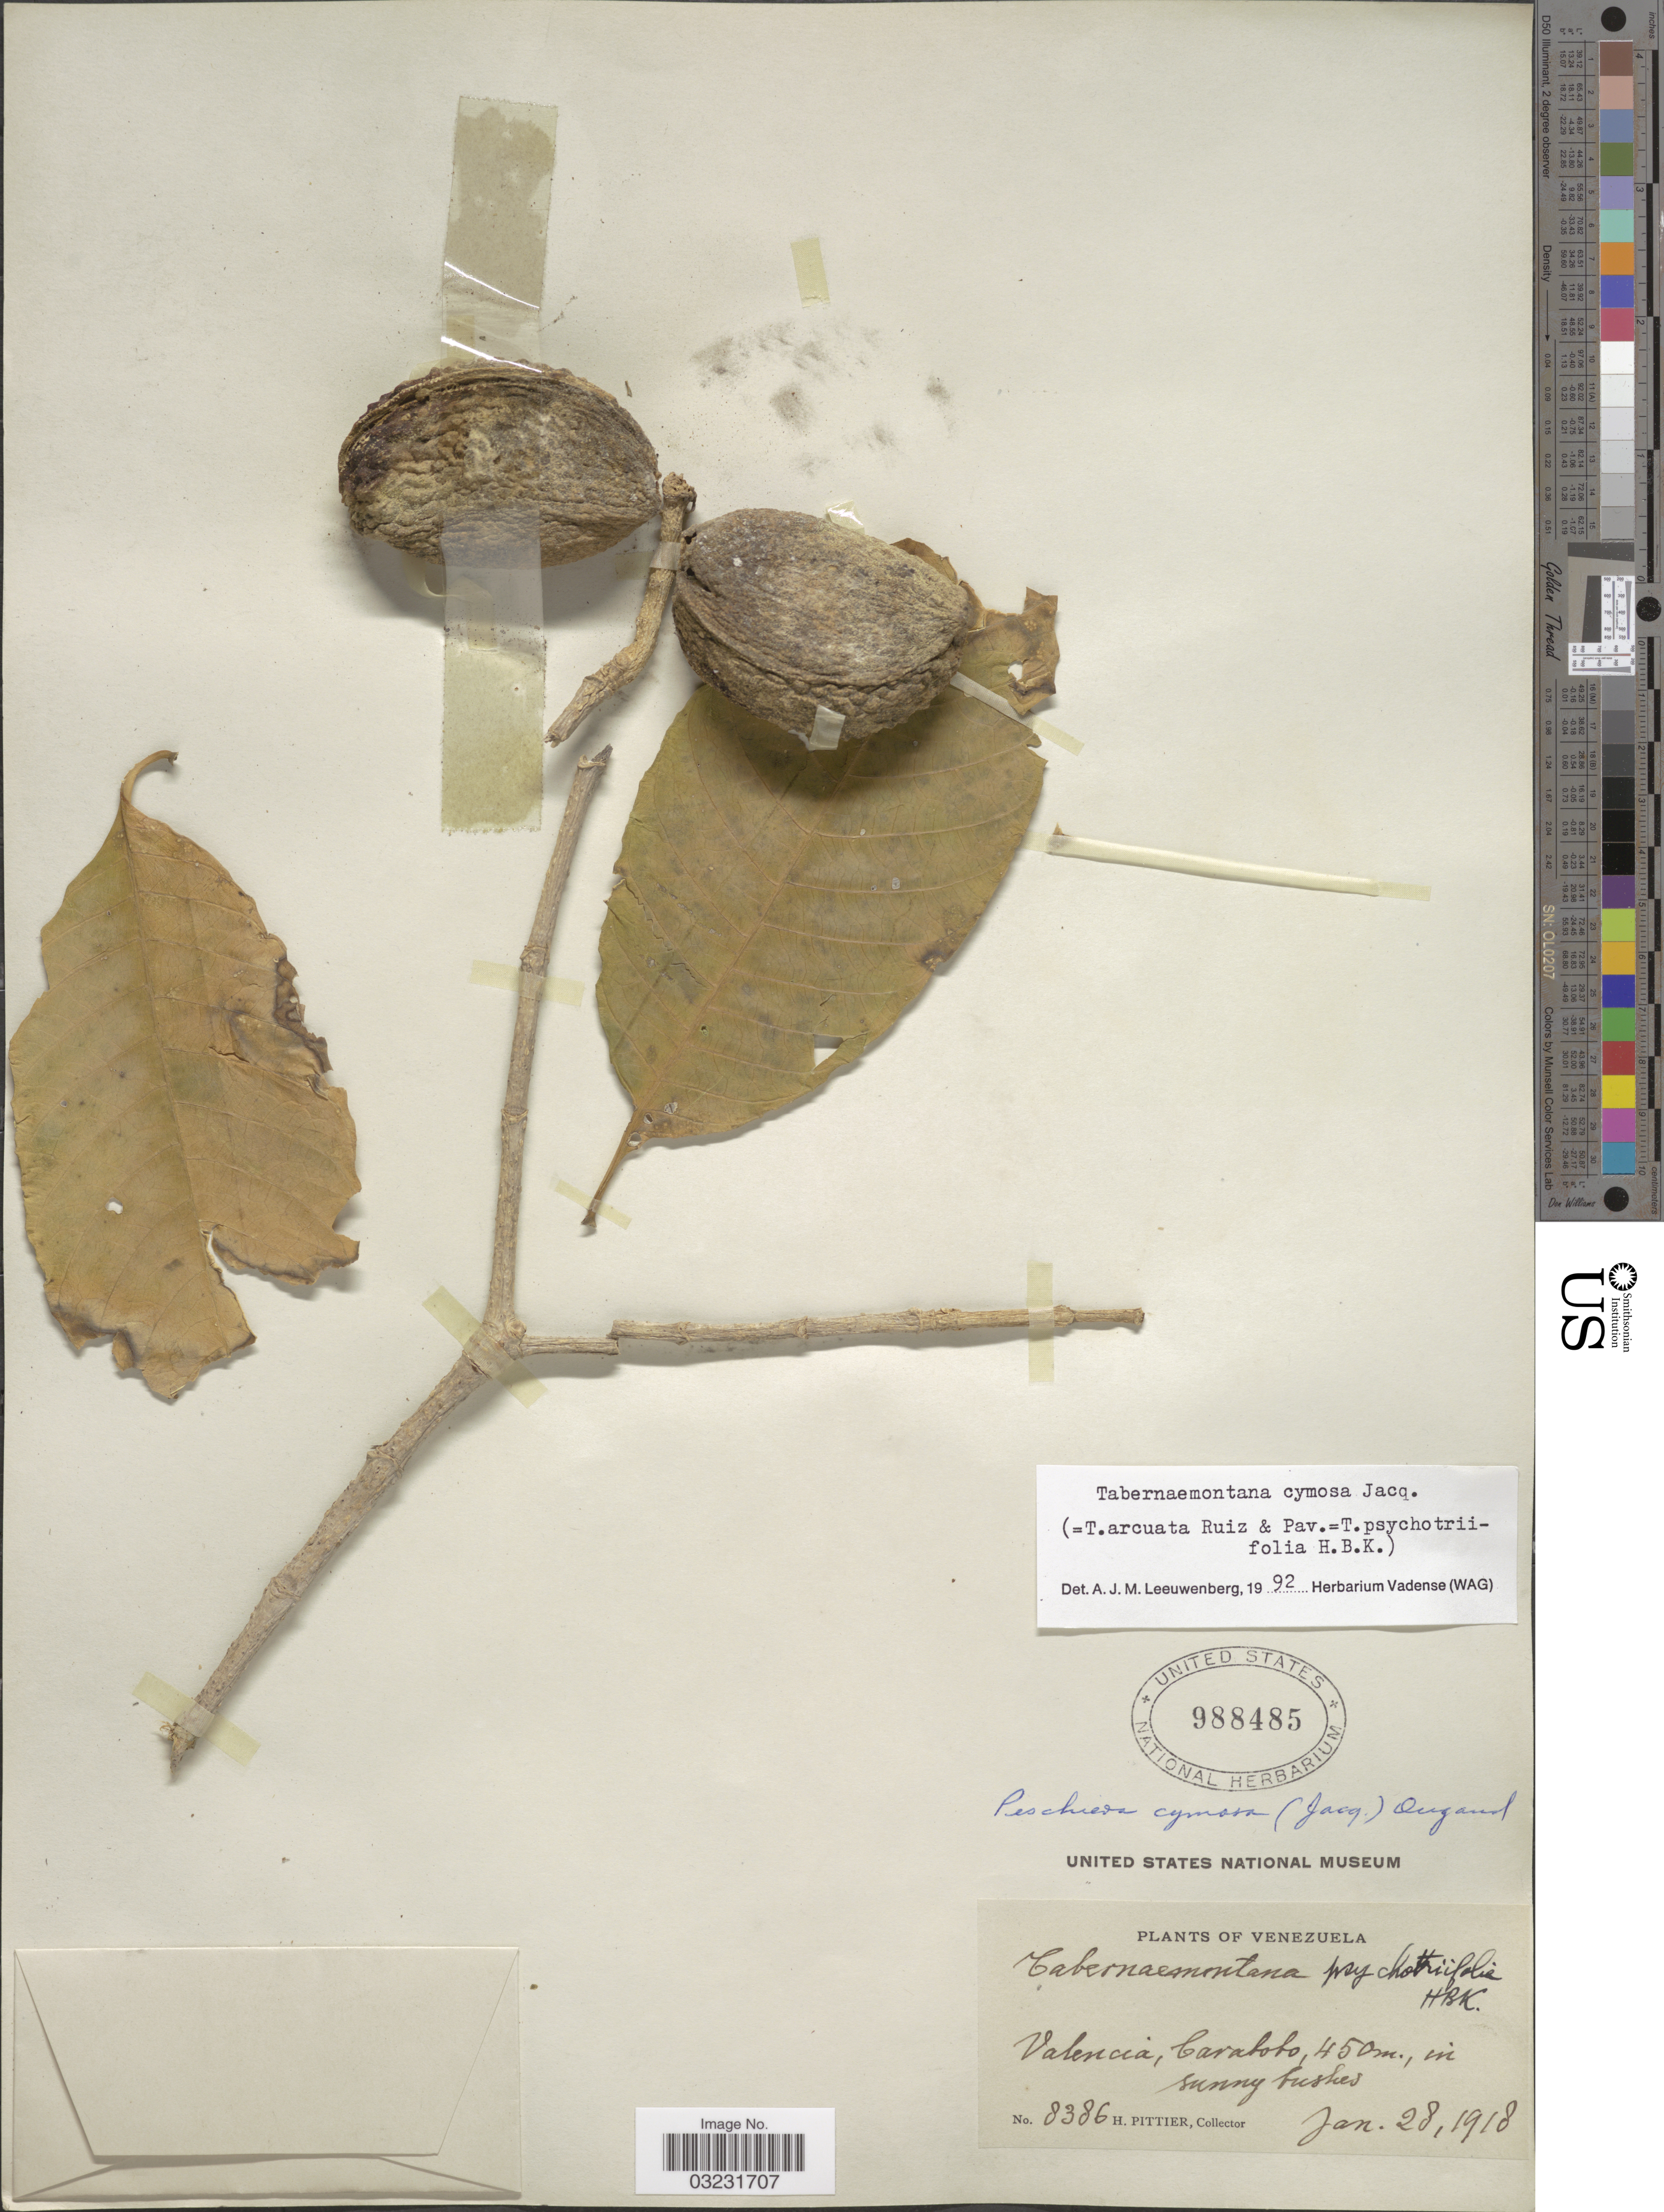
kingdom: Plantae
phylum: Tracheophyta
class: Magnoliopsida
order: Gentianales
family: Apocynaceae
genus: Tabernaemontana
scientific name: Tabernaemontana cymosa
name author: Jacq.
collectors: H. F. Pittier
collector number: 8386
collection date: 1918-01-28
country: Venezuela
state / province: Carabobo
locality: Valencia.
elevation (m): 450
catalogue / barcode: US 988485